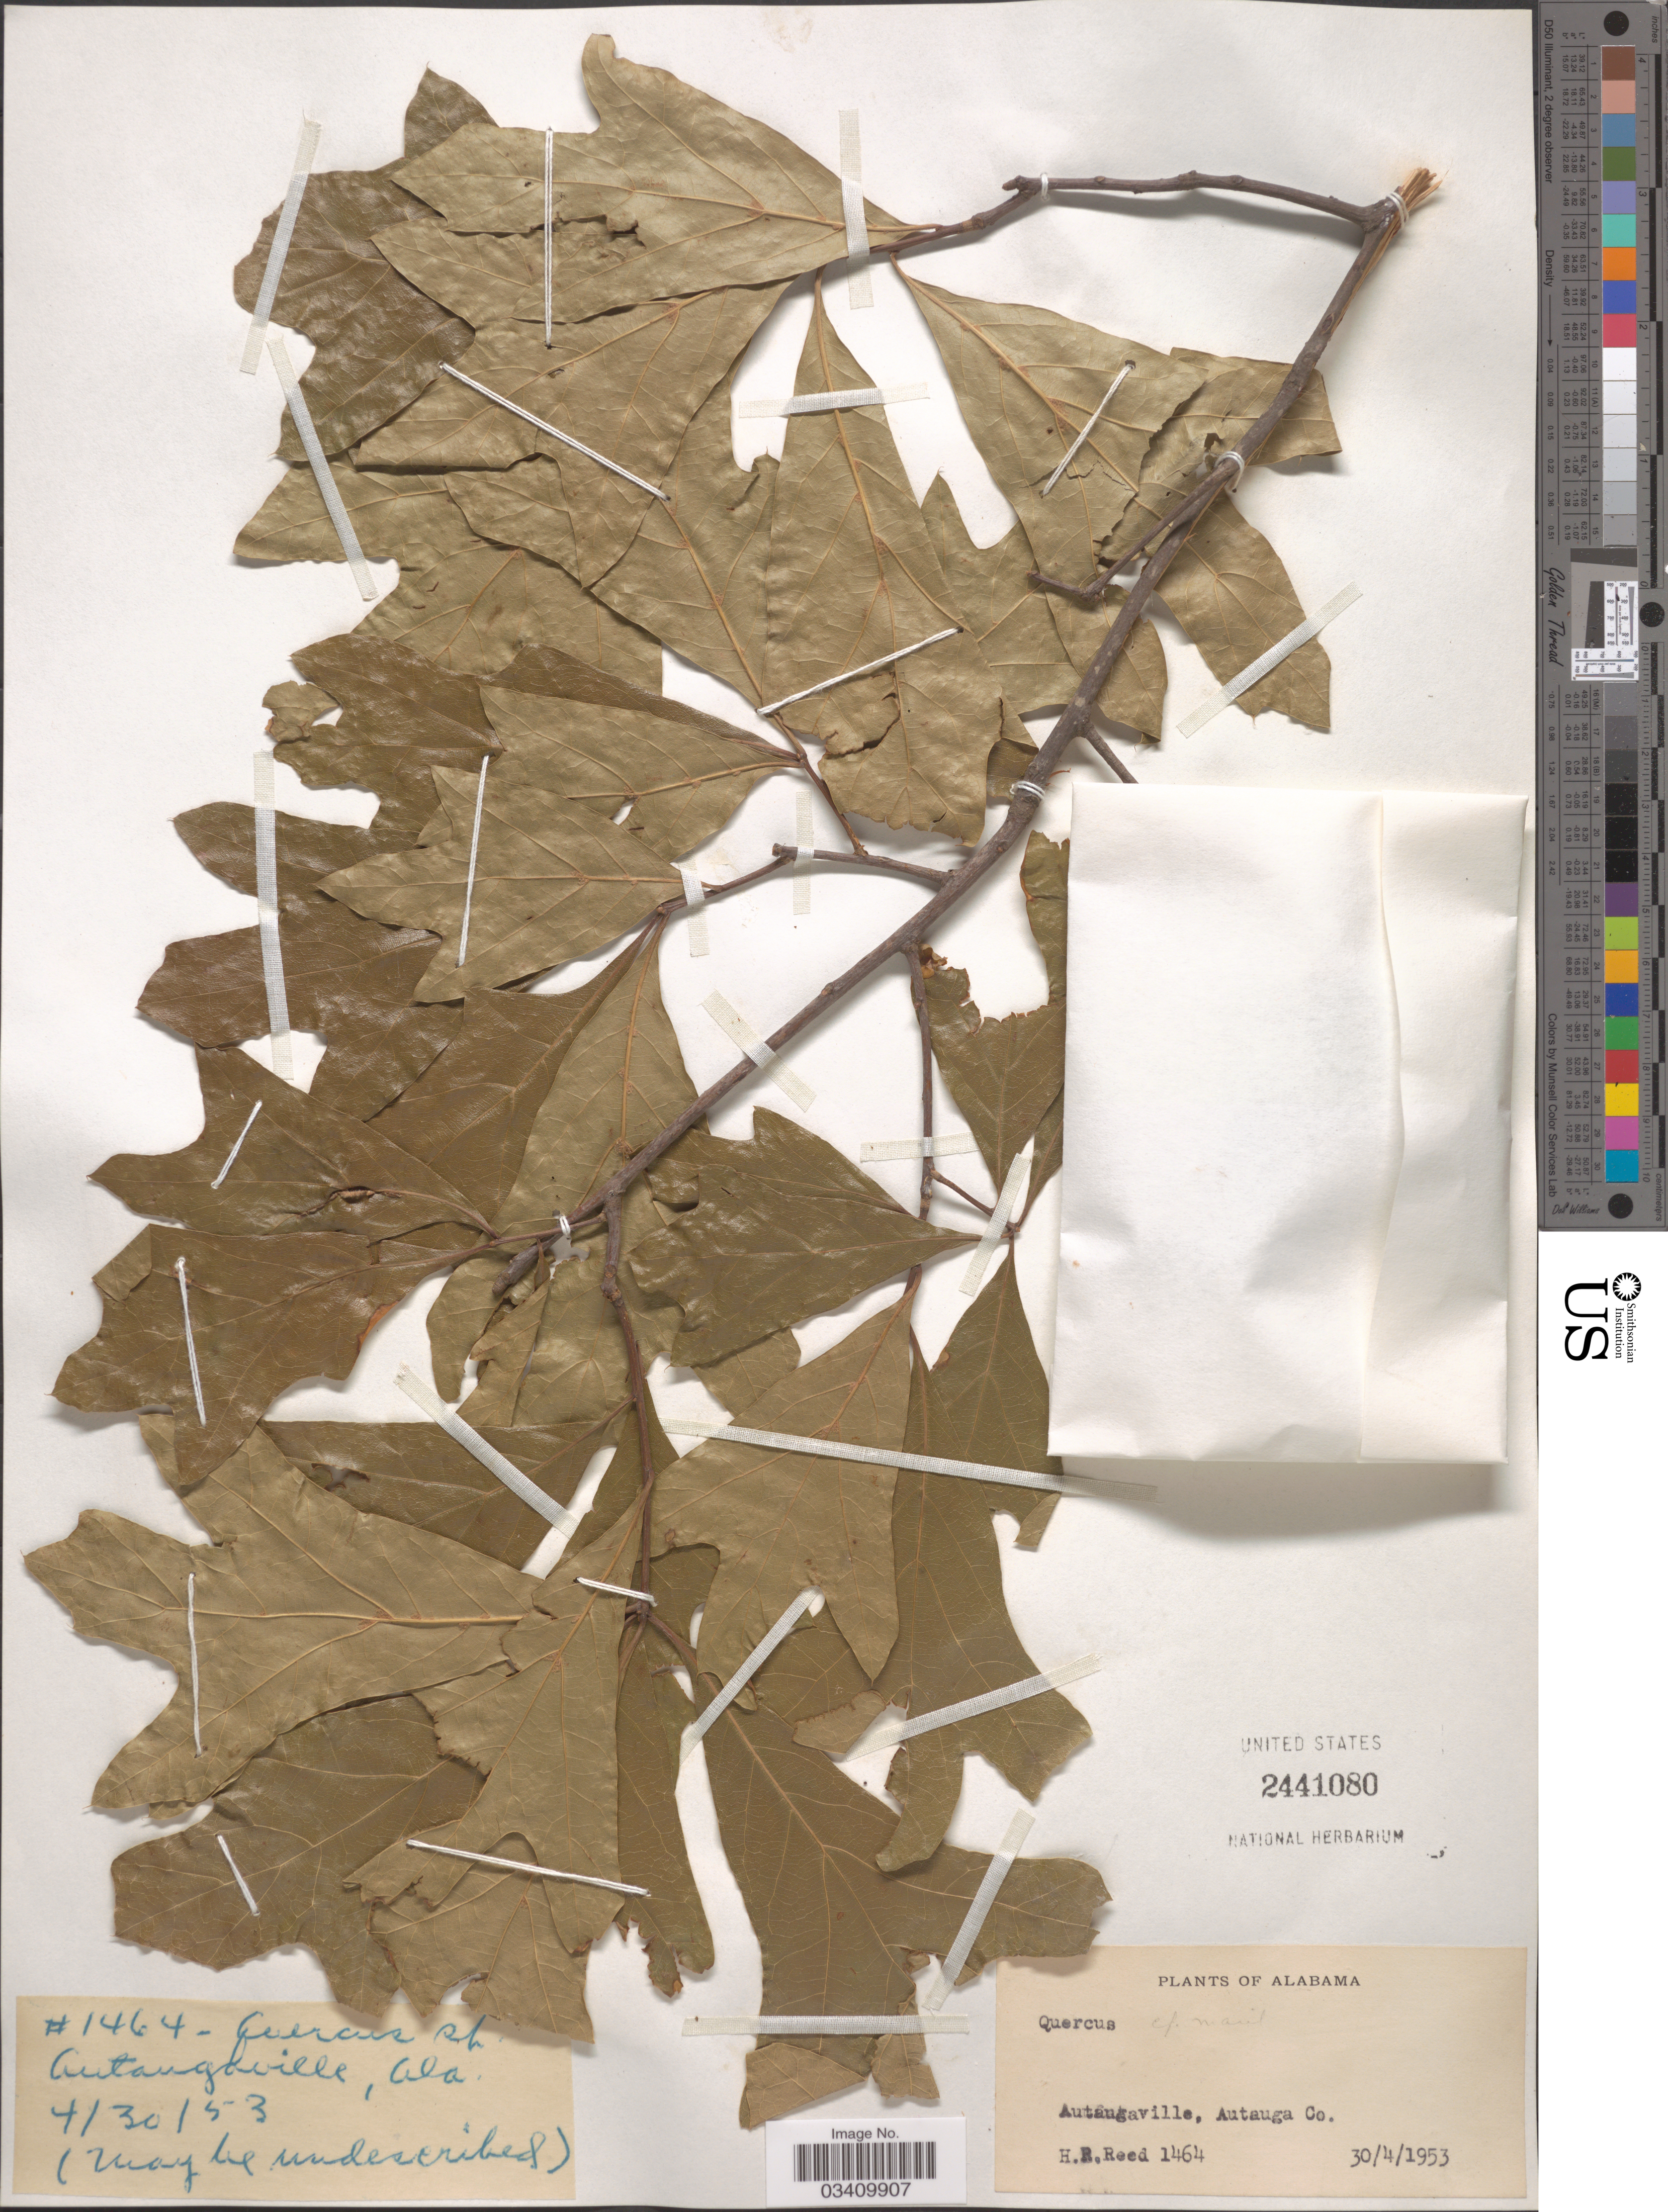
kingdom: Plantae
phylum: Tracheophyta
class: Magnoliopsida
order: Fagales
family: Fagaceae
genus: Quercus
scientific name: Quercus sp.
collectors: H. Reed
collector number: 1464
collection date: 1953-04-30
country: United States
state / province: Alabama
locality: Autaugaville, Autauga Co.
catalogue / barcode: US 2441080